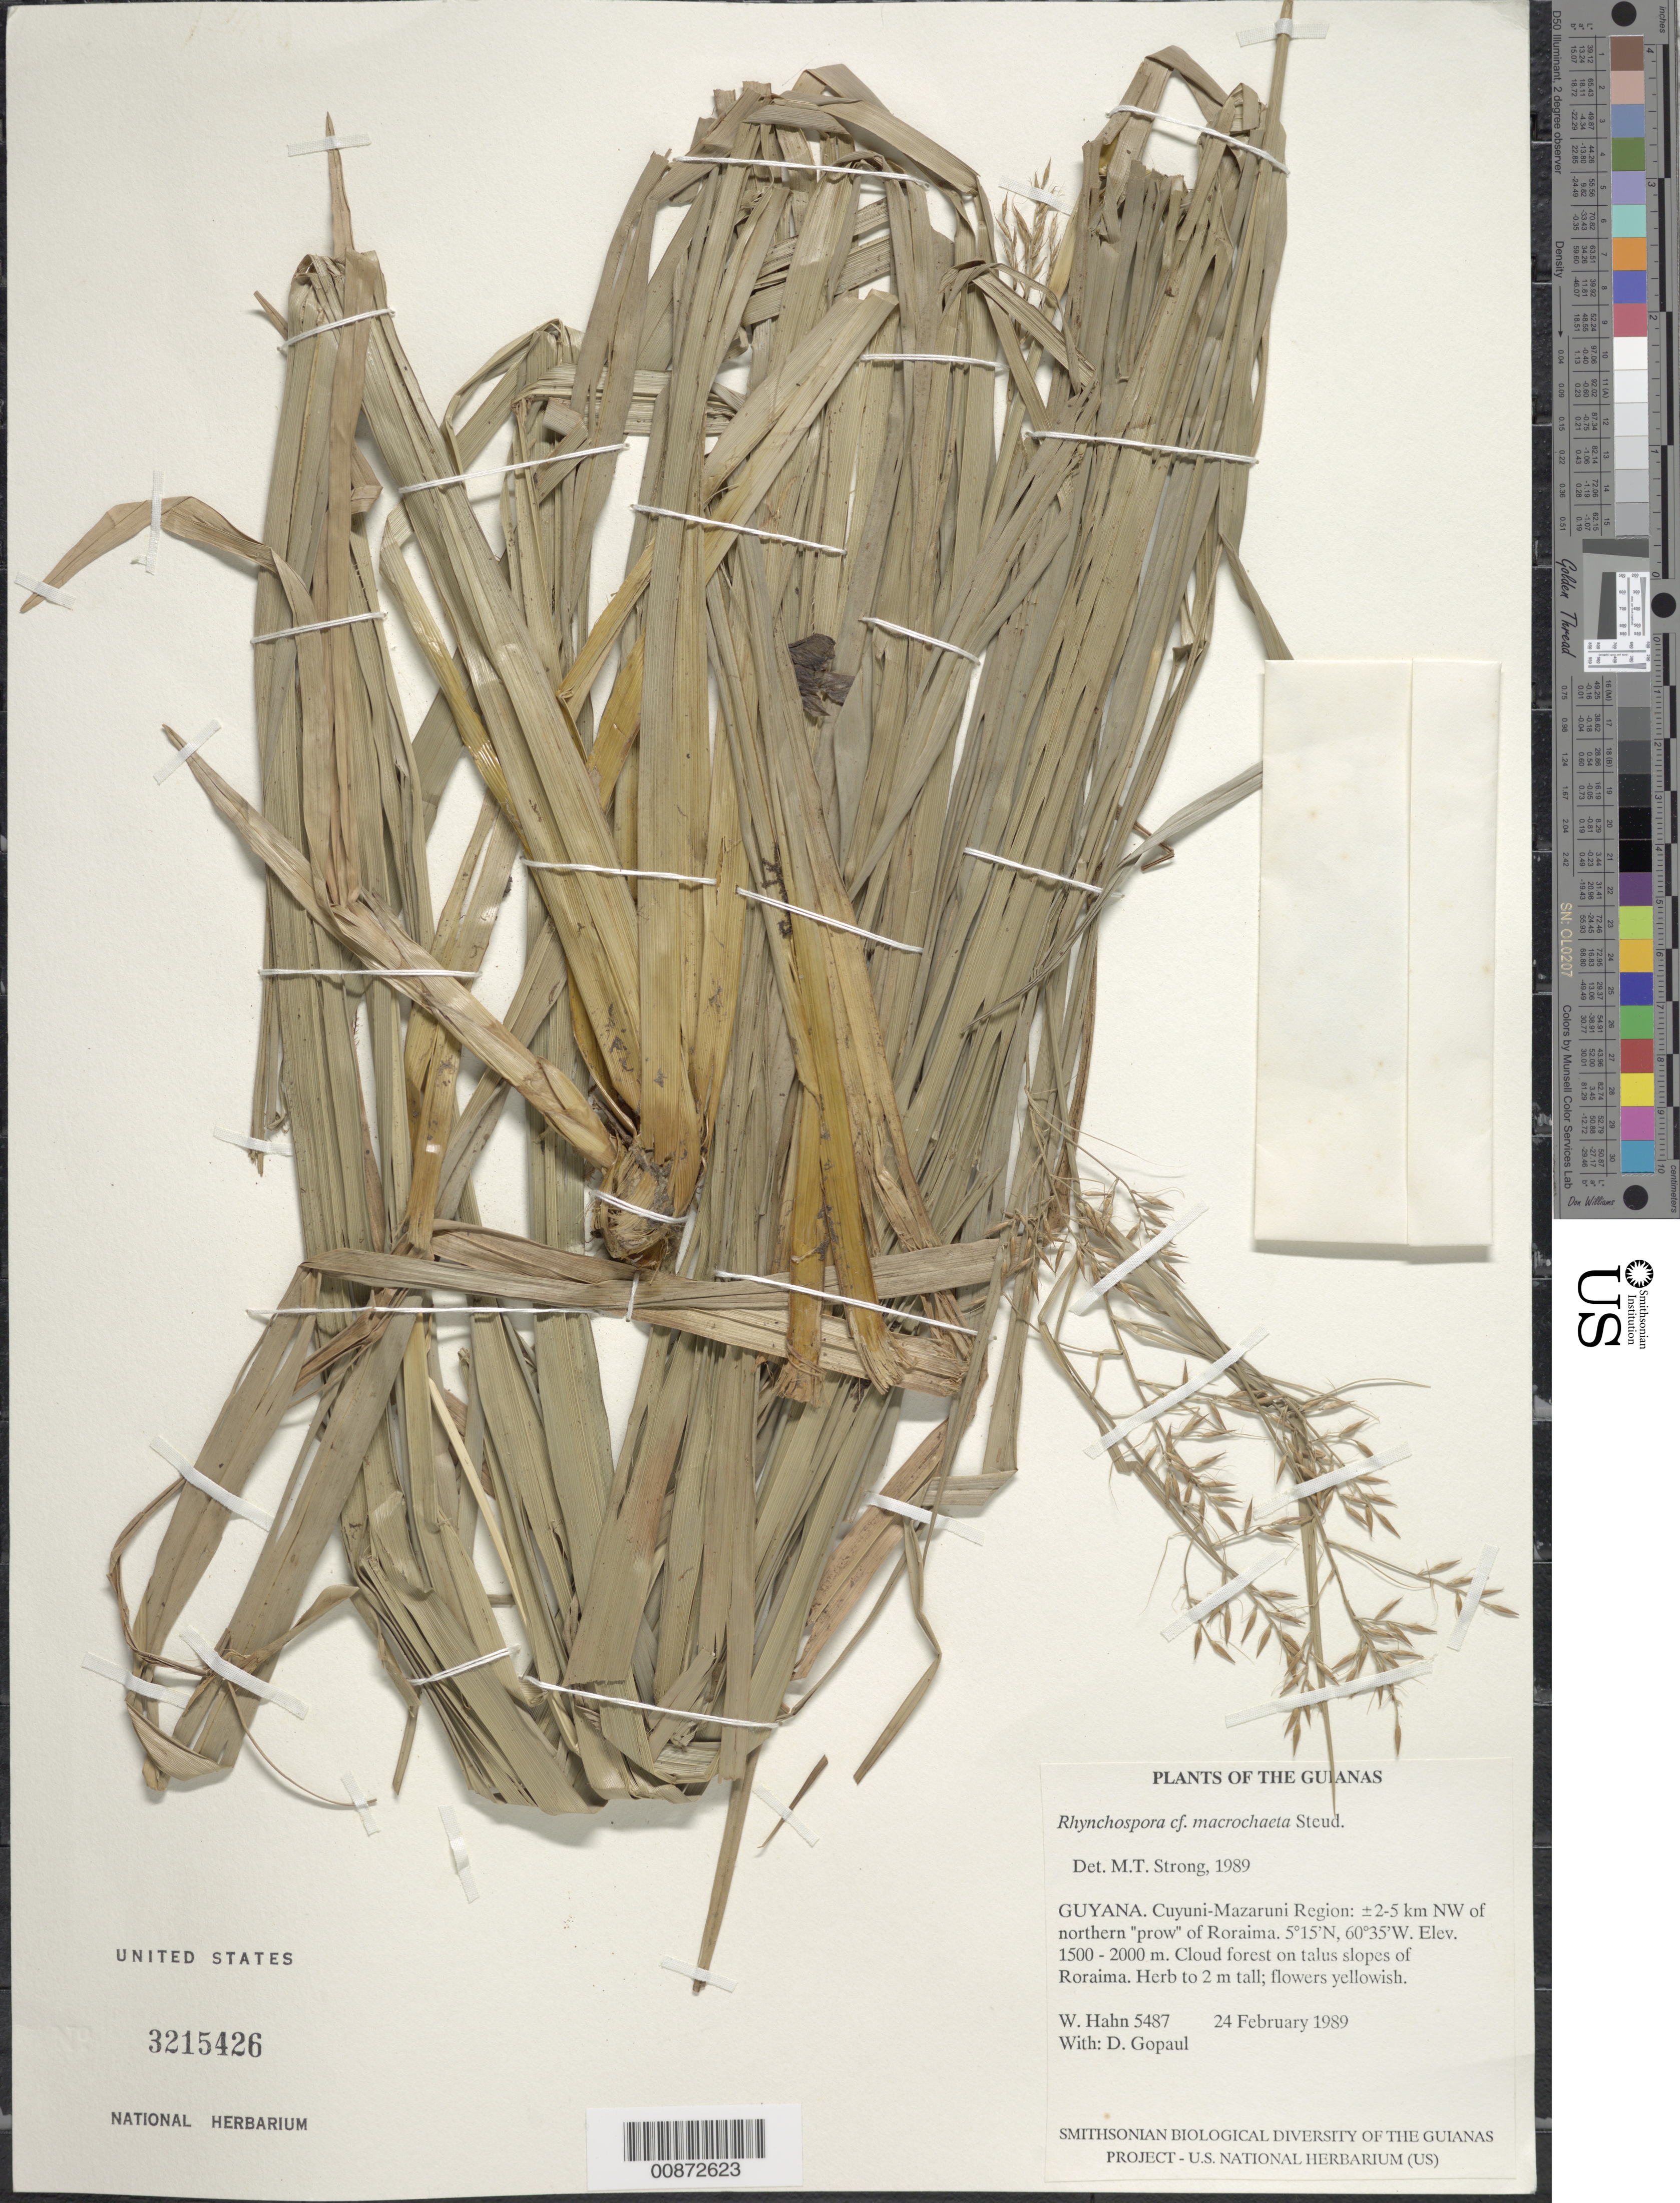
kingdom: Plantae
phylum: Tracheophyta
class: Liliopsida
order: Poales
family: Cyperaceae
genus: Rhynchospora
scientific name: Rhynchospora immensa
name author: Kük.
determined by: Strong, Mark T., (BOT), Smithsonian Institution - National Museum of Natural History (UNITED STATES)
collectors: W. Hahn & D. Gopaul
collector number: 5487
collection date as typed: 24 February 1989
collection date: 1989-02-24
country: Guyana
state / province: Cuyuni-Mazaruni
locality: ±2-5 km NW of northern "prow" of Roraima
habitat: Cloud forest on talus slopes of Roraima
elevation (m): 1500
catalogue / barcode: US 3215426